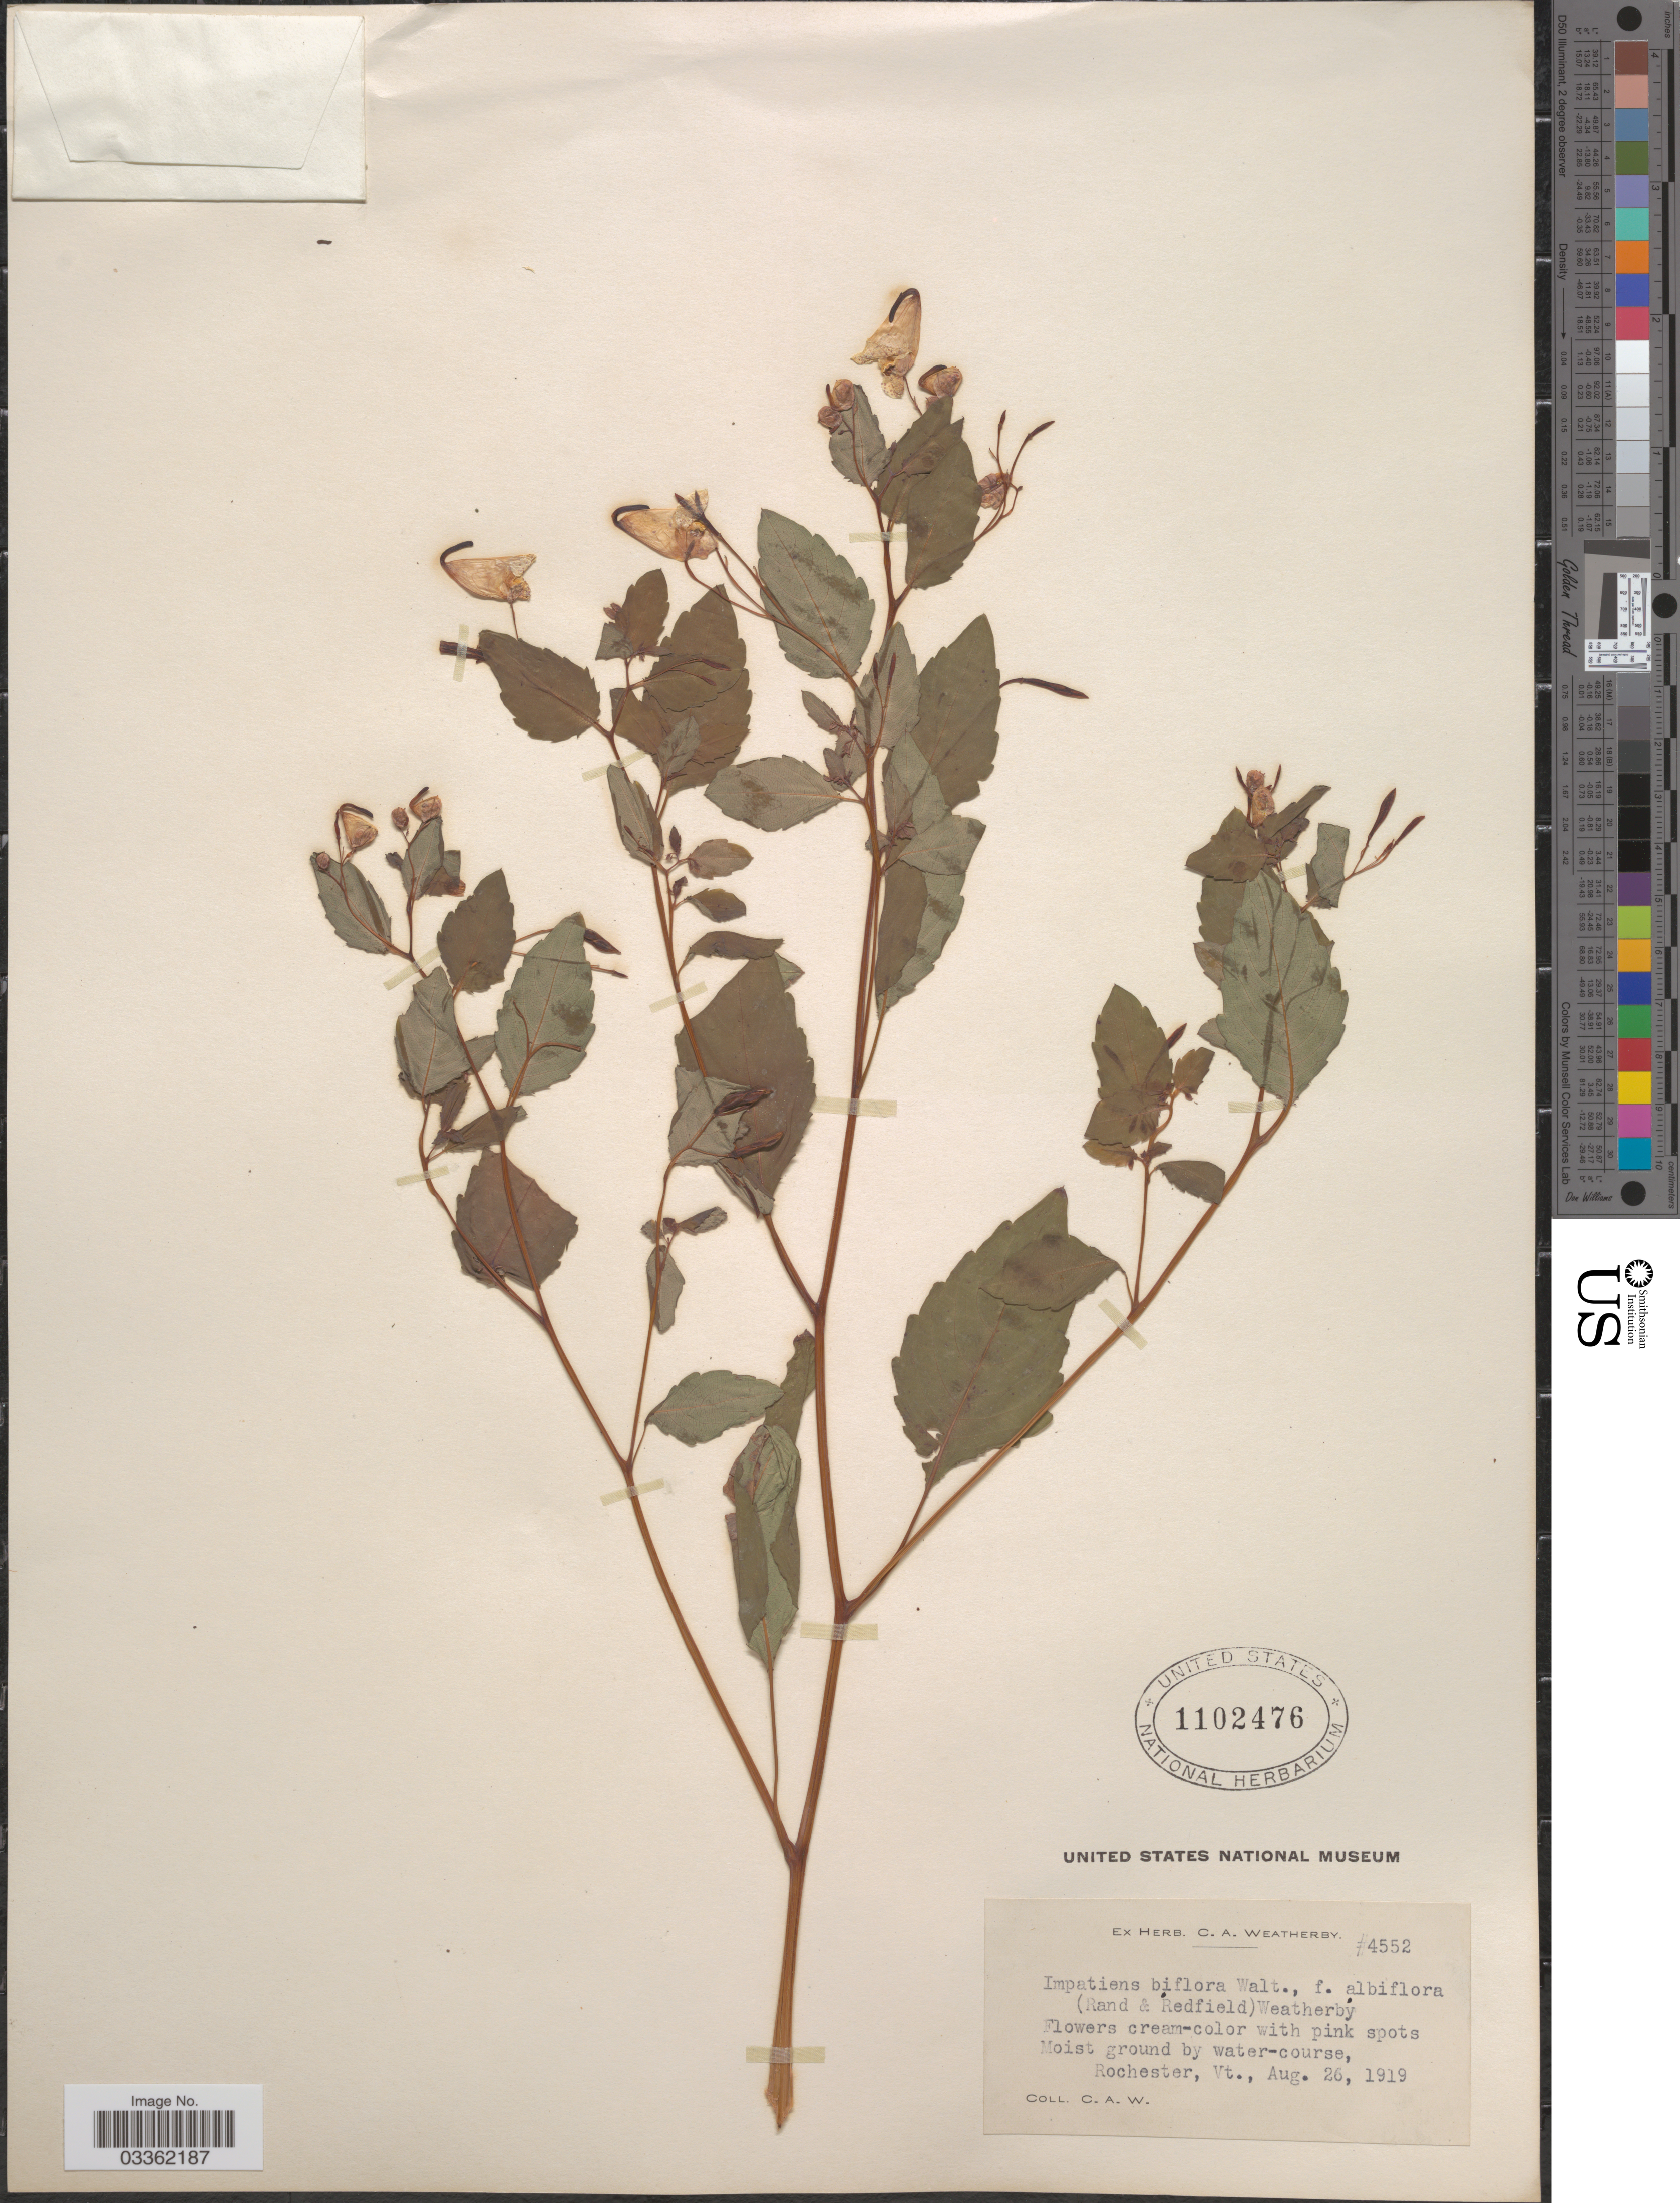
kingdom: Plantae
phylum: Tracheophyta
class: Magnoliopsida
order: Ericales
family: Balsaminaceae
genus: Impatiens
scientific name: Impatiens capensis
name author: Meerb.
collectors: C. A. Weatherby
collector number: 4552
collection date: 1919-08-26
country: United States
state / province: Vermont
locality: Rochester.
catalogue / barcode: US 1102476